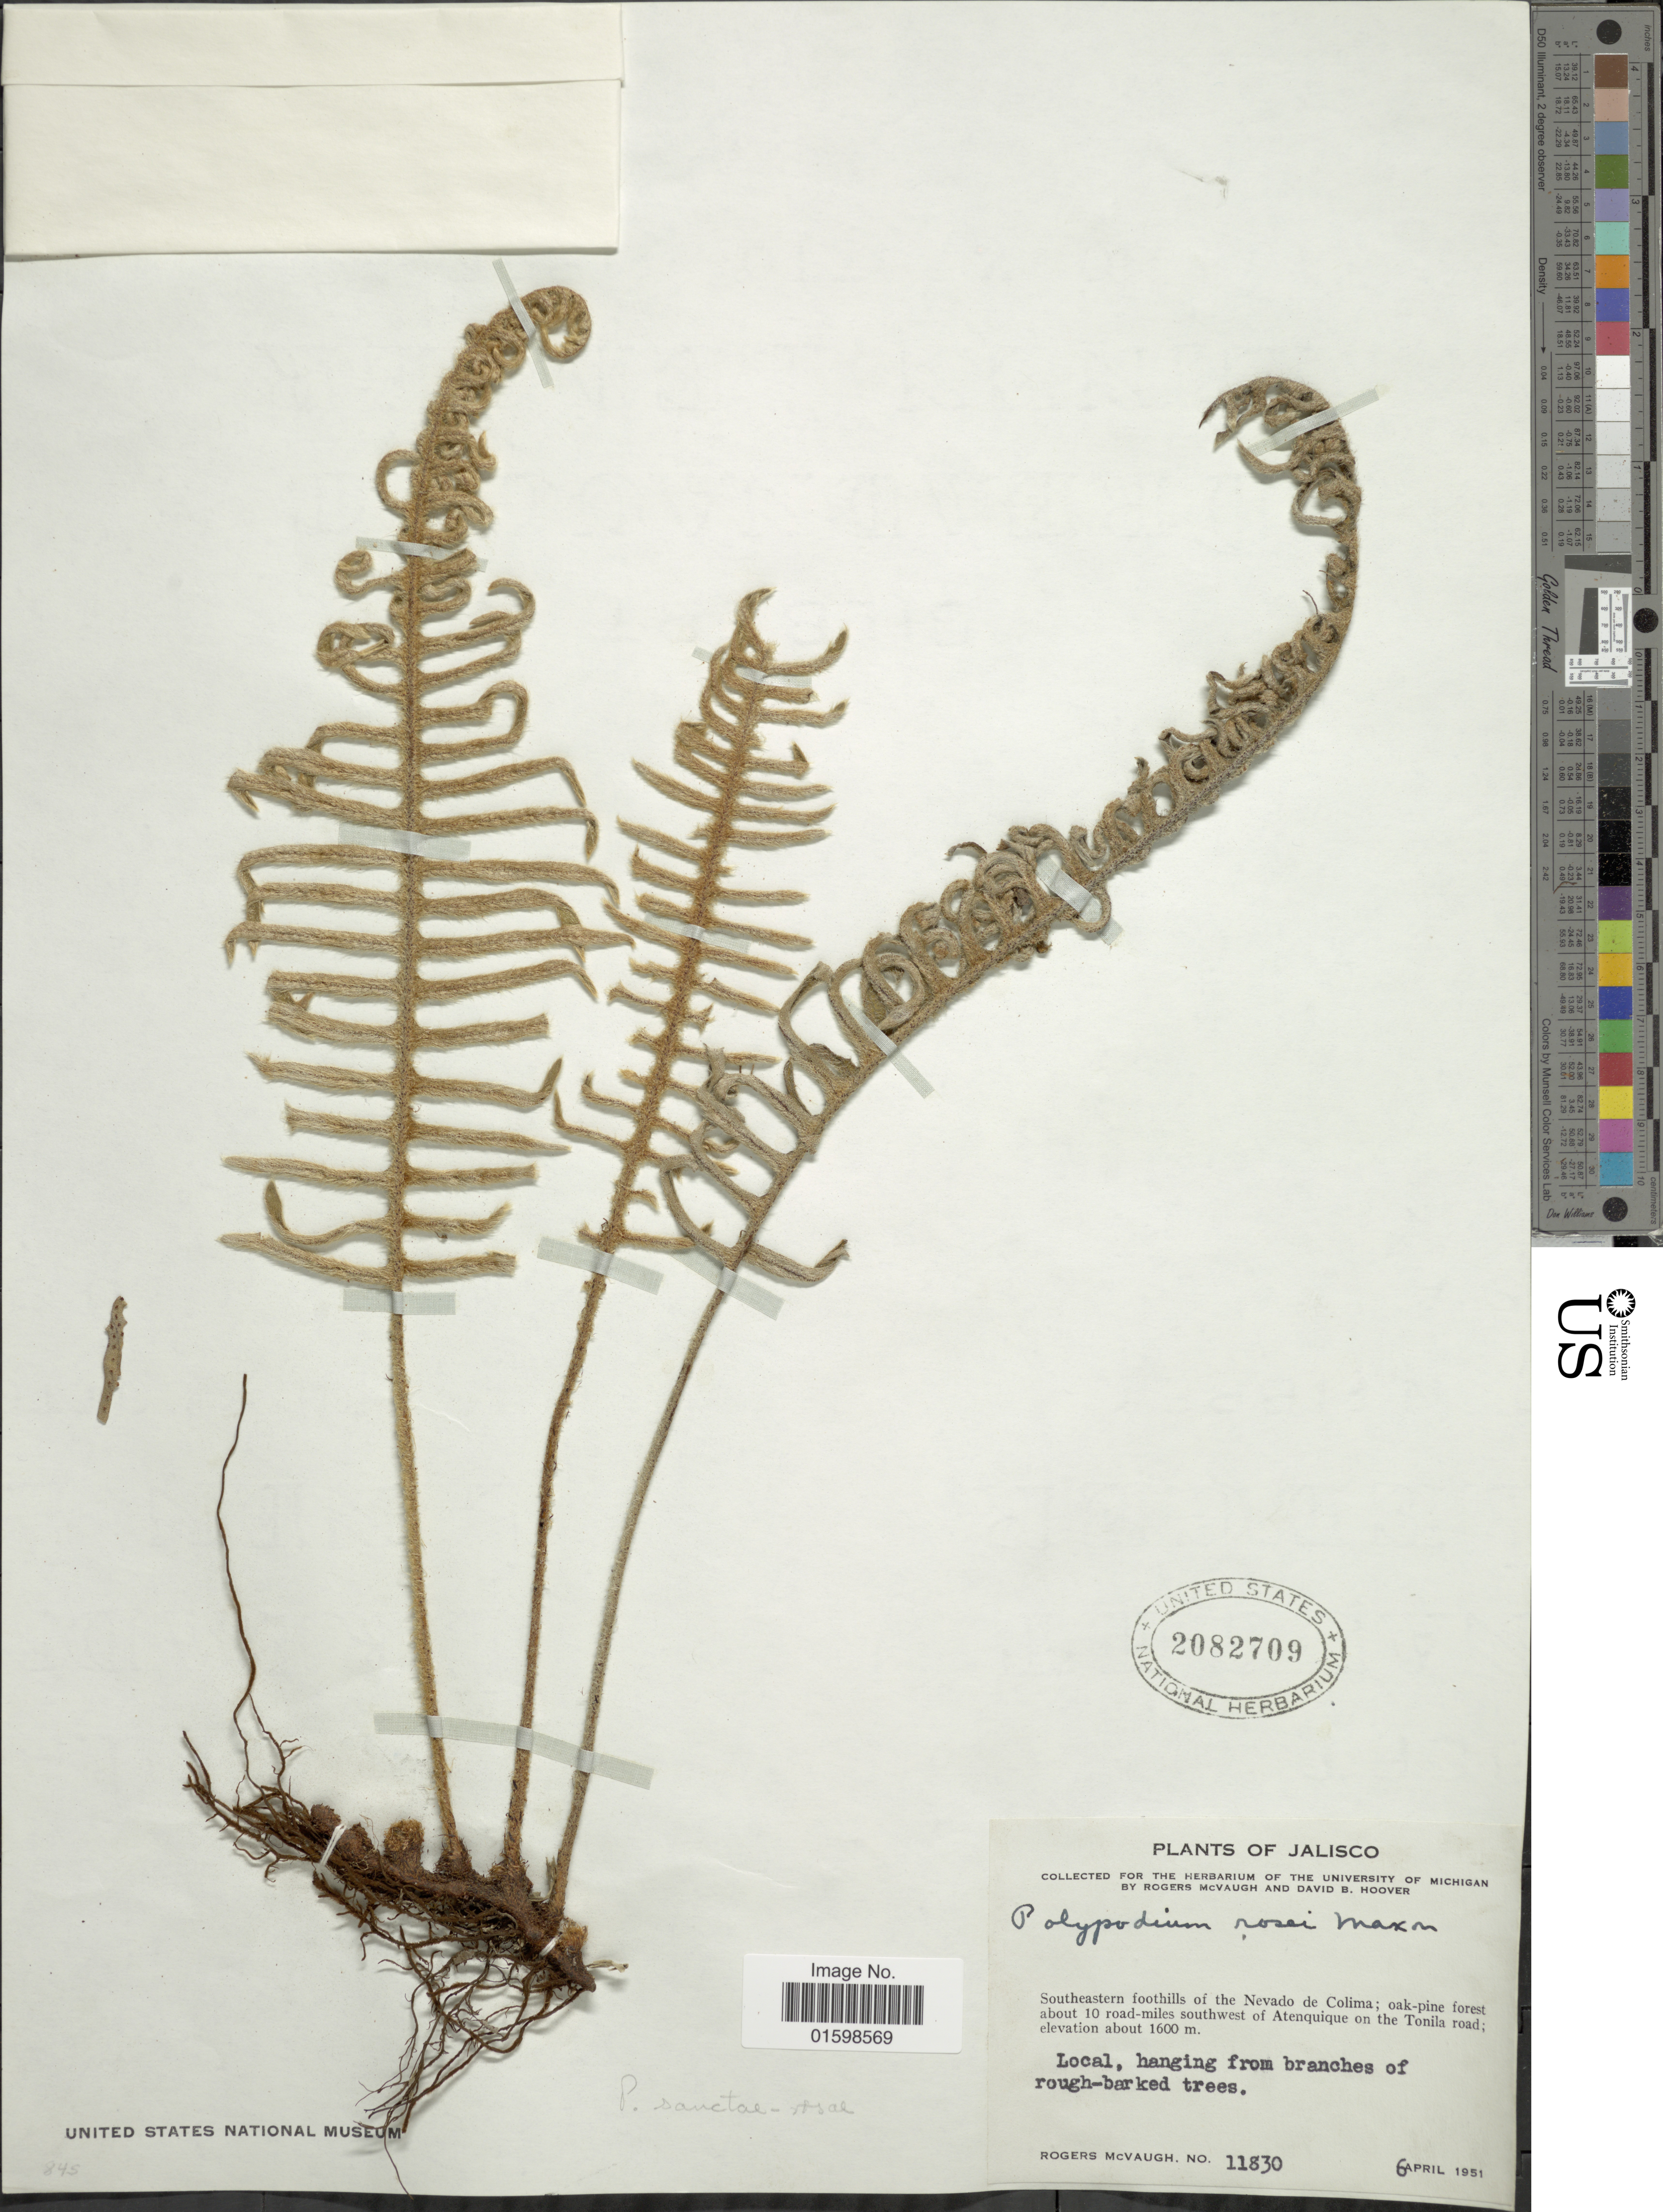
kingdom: Plantae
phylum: Tracheophyta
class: Polypodiopsida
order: Polypodiales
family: Polypodiaceae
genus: Pleopeltis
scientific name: Pleopeltis sanctae-rosae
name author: (Maxon) A.R. Sm. & Tejero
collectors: R. McVaugh & D. B. Hoover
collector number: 11830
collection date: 1951-04-06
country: Mexico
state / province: Jalisco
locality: Southeastern foothills of the Nevado de Colima; oak-pine forest about 10 road-miles southwest of Atenquique on the Tonila road, local, hanging from branches of rough-barked trees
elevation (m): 1600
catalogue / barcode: US 2082709